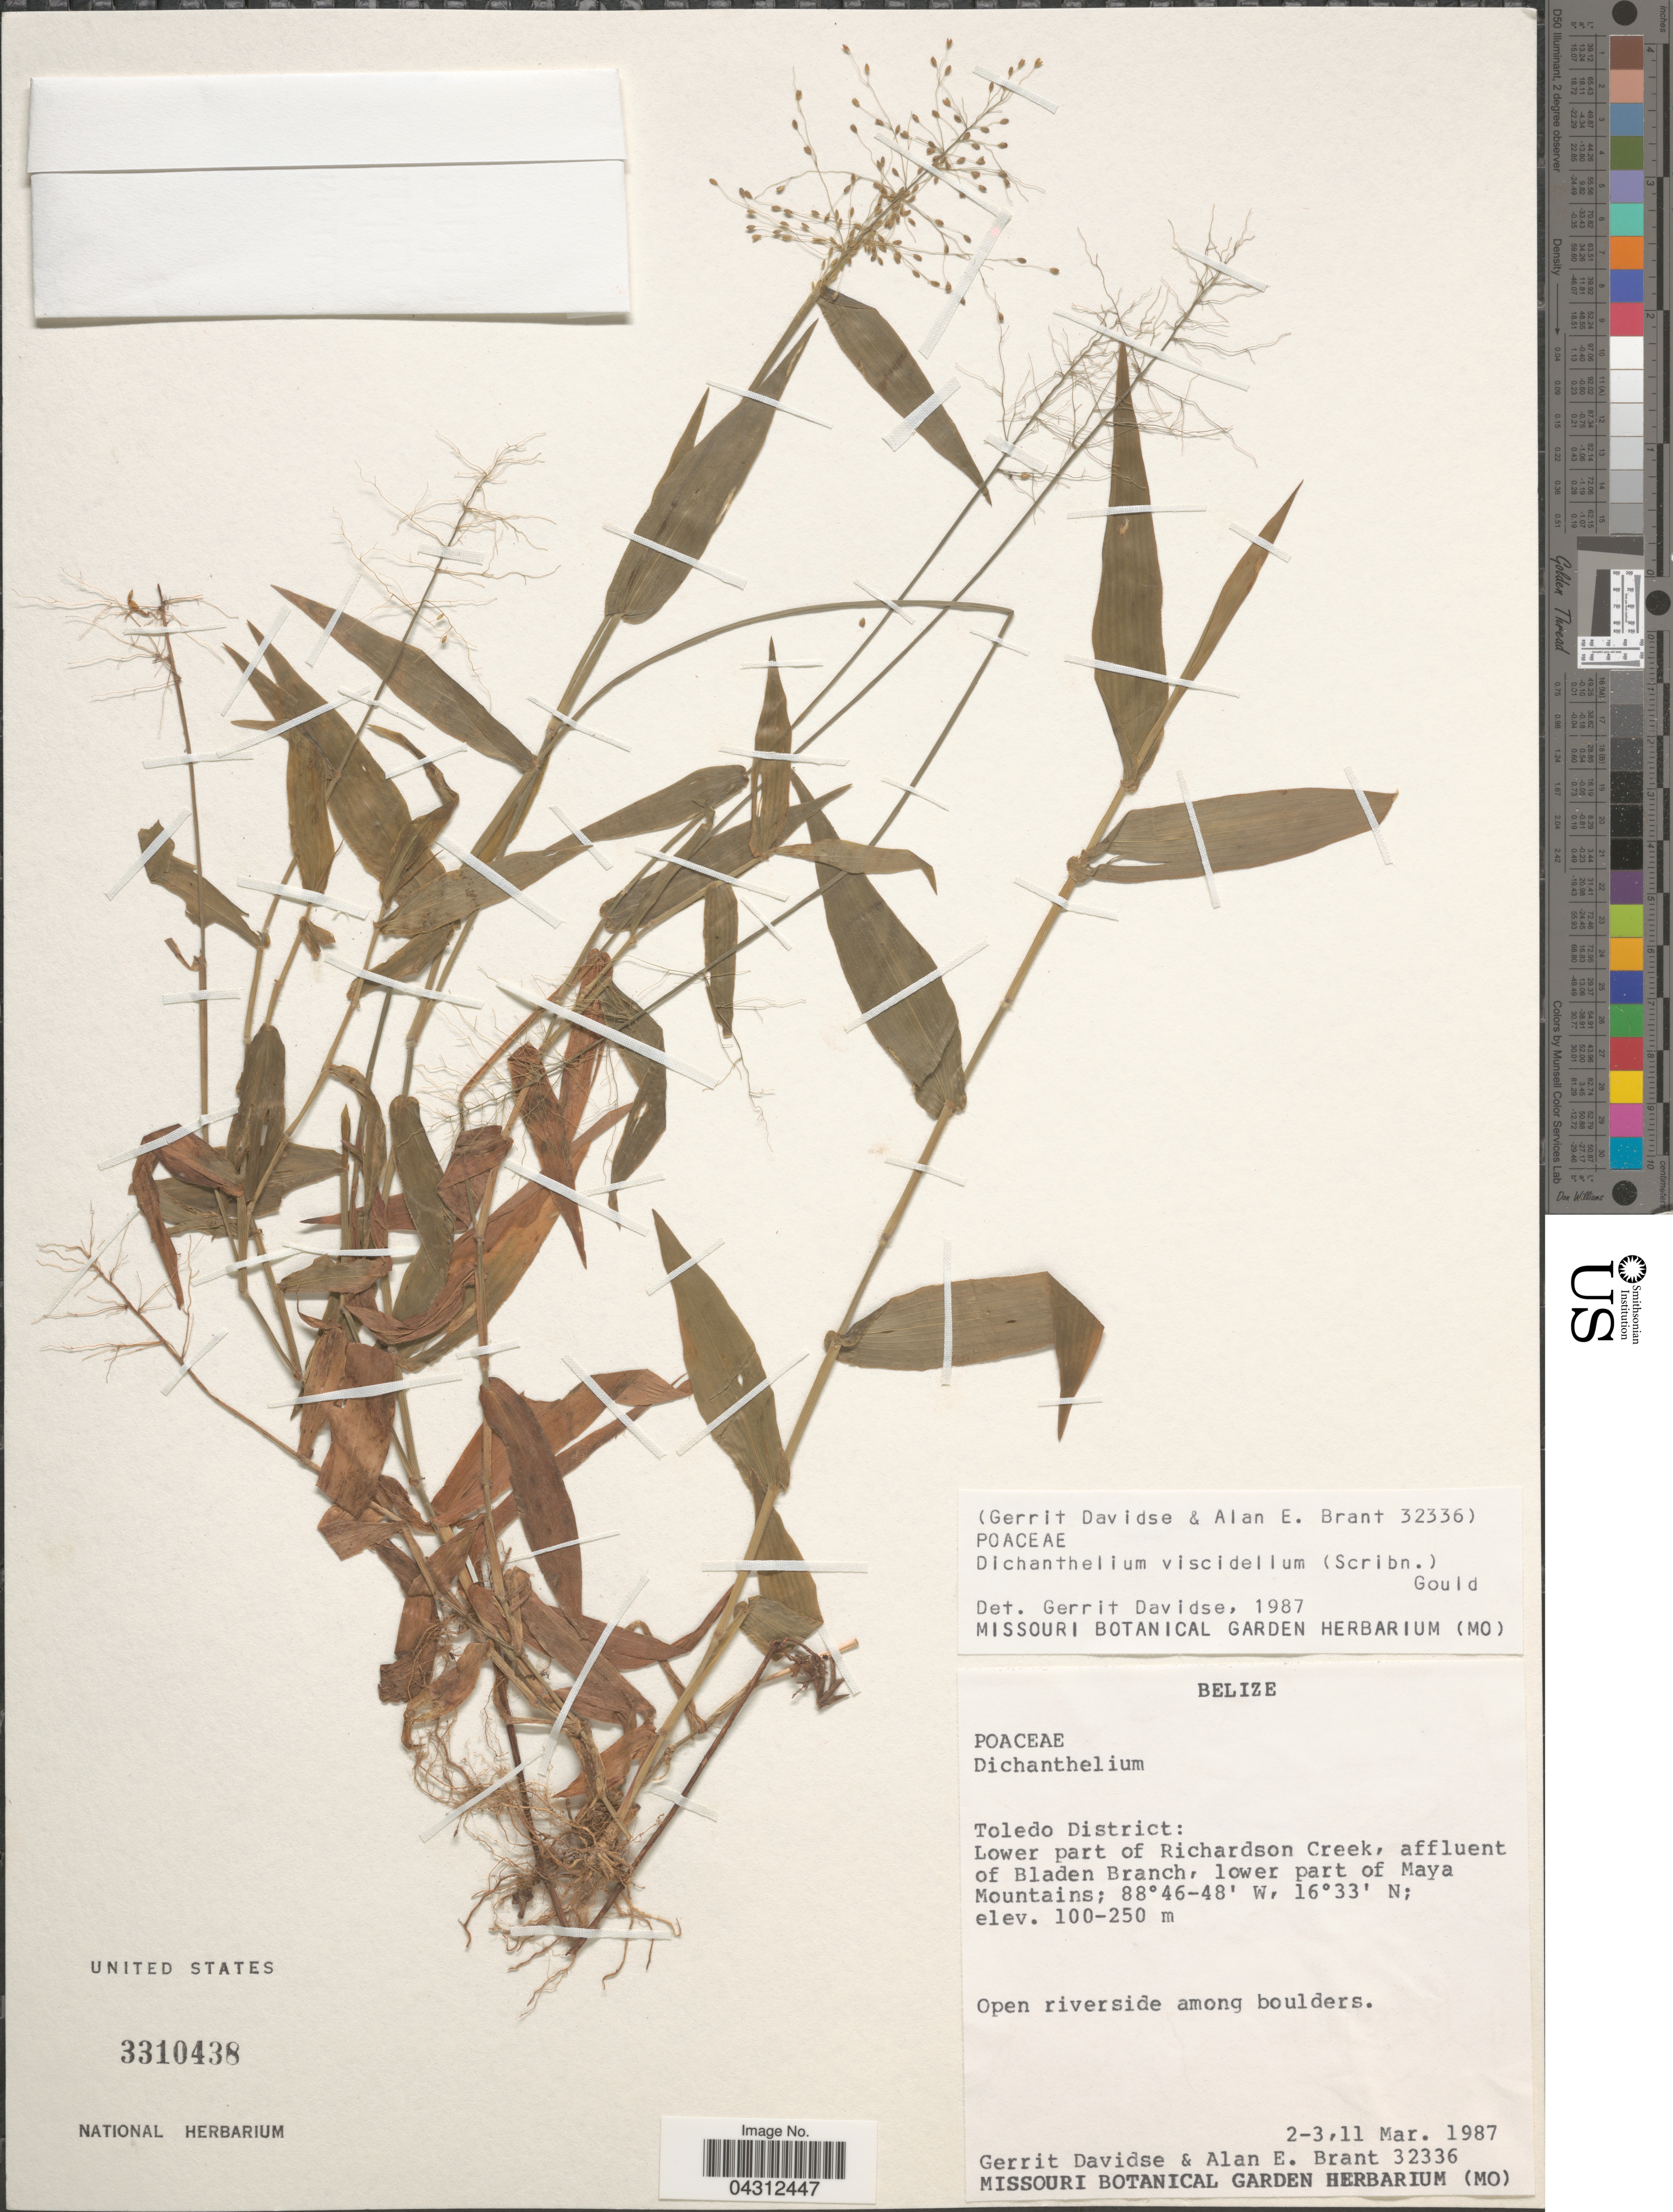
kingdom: Plantae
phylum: Tracheophyta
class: Liliopsida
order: Poales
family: Poaceae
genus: Dichanthelium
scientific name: Dichanthelium viscidellum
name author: (Scribn.) Gould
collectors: G. Davidse & A. Brant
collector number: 32336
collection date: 1987-03-02/1987-03-11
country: Belize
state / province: Toledo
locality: Toledo District: Lower part of Richardson Creek, affluent of Bladen Branch, lower part of Maya Mountains.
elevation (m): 100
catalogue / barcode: US 3310438